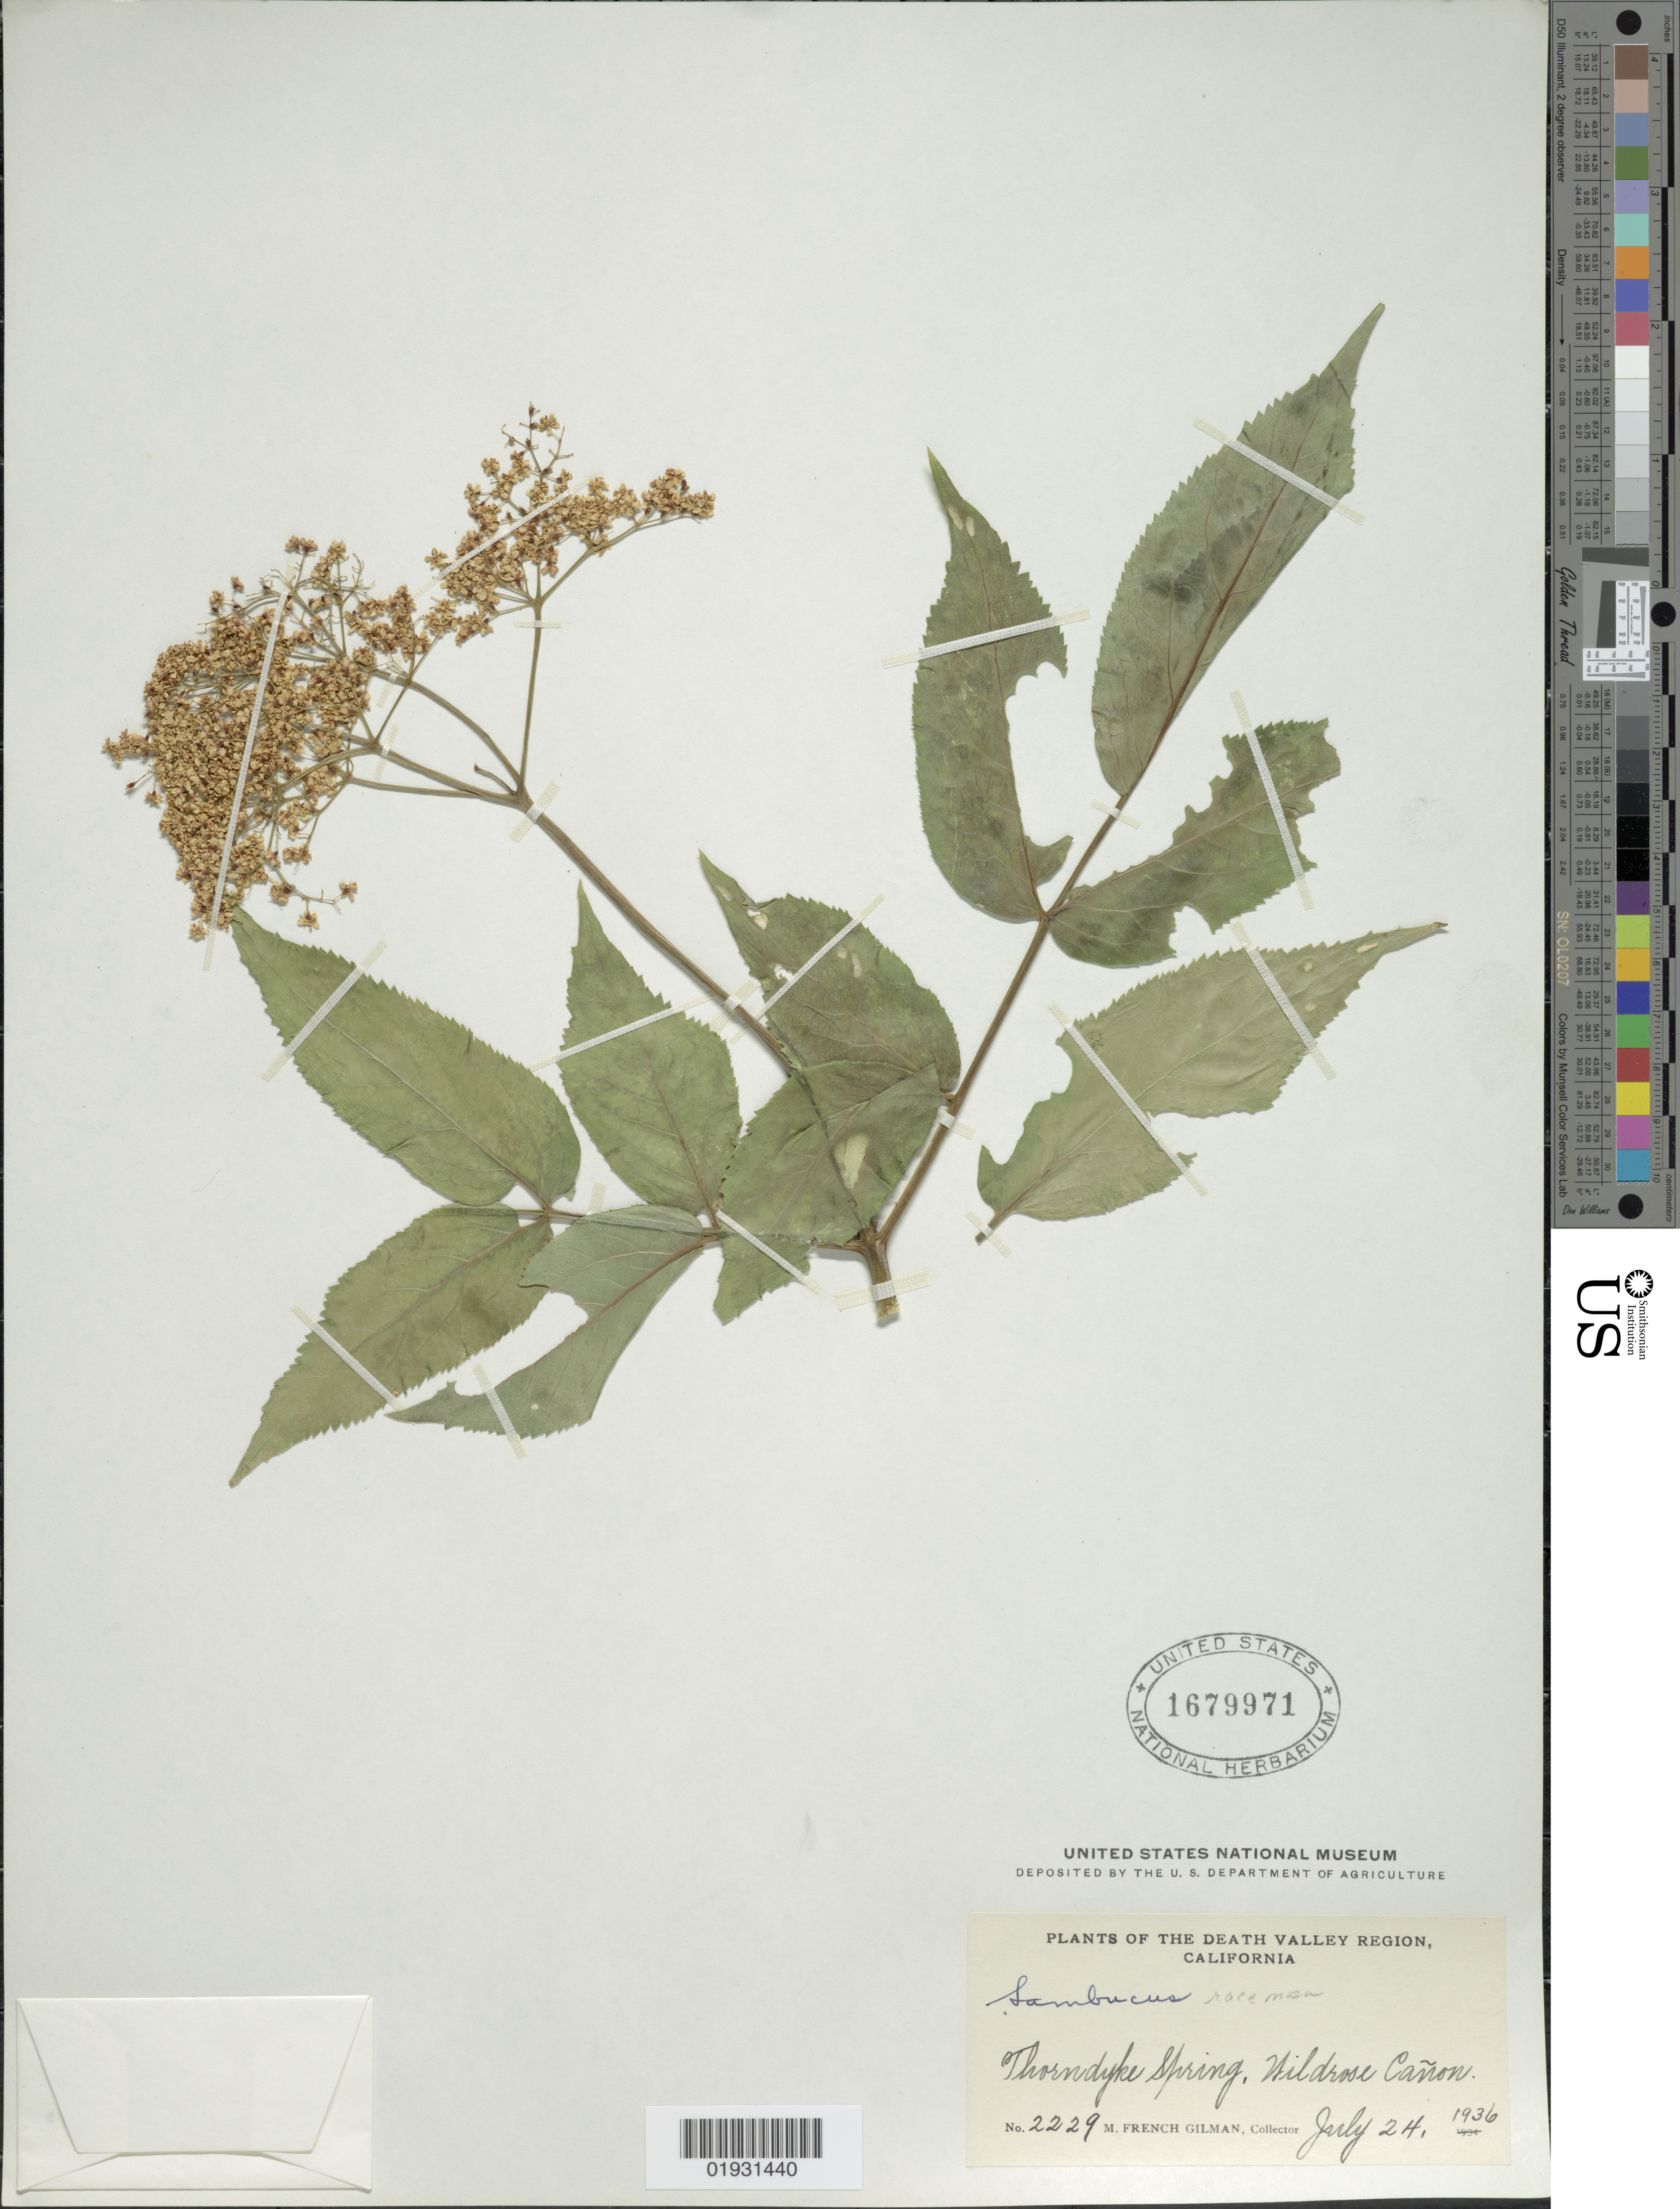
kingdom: Plantae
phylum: Tracheophyta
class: Magnoliopsida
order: Dipsacales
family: Viburnaceae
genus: Sambucus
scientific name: Sambucus racemosa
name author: L.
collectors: M. F. Gilman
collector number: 2229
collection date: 1936-07-24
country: United States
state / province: California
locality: Death Valley Region. Thorndyke Spring, Wildrose Cañon.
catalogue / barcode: US 1679971